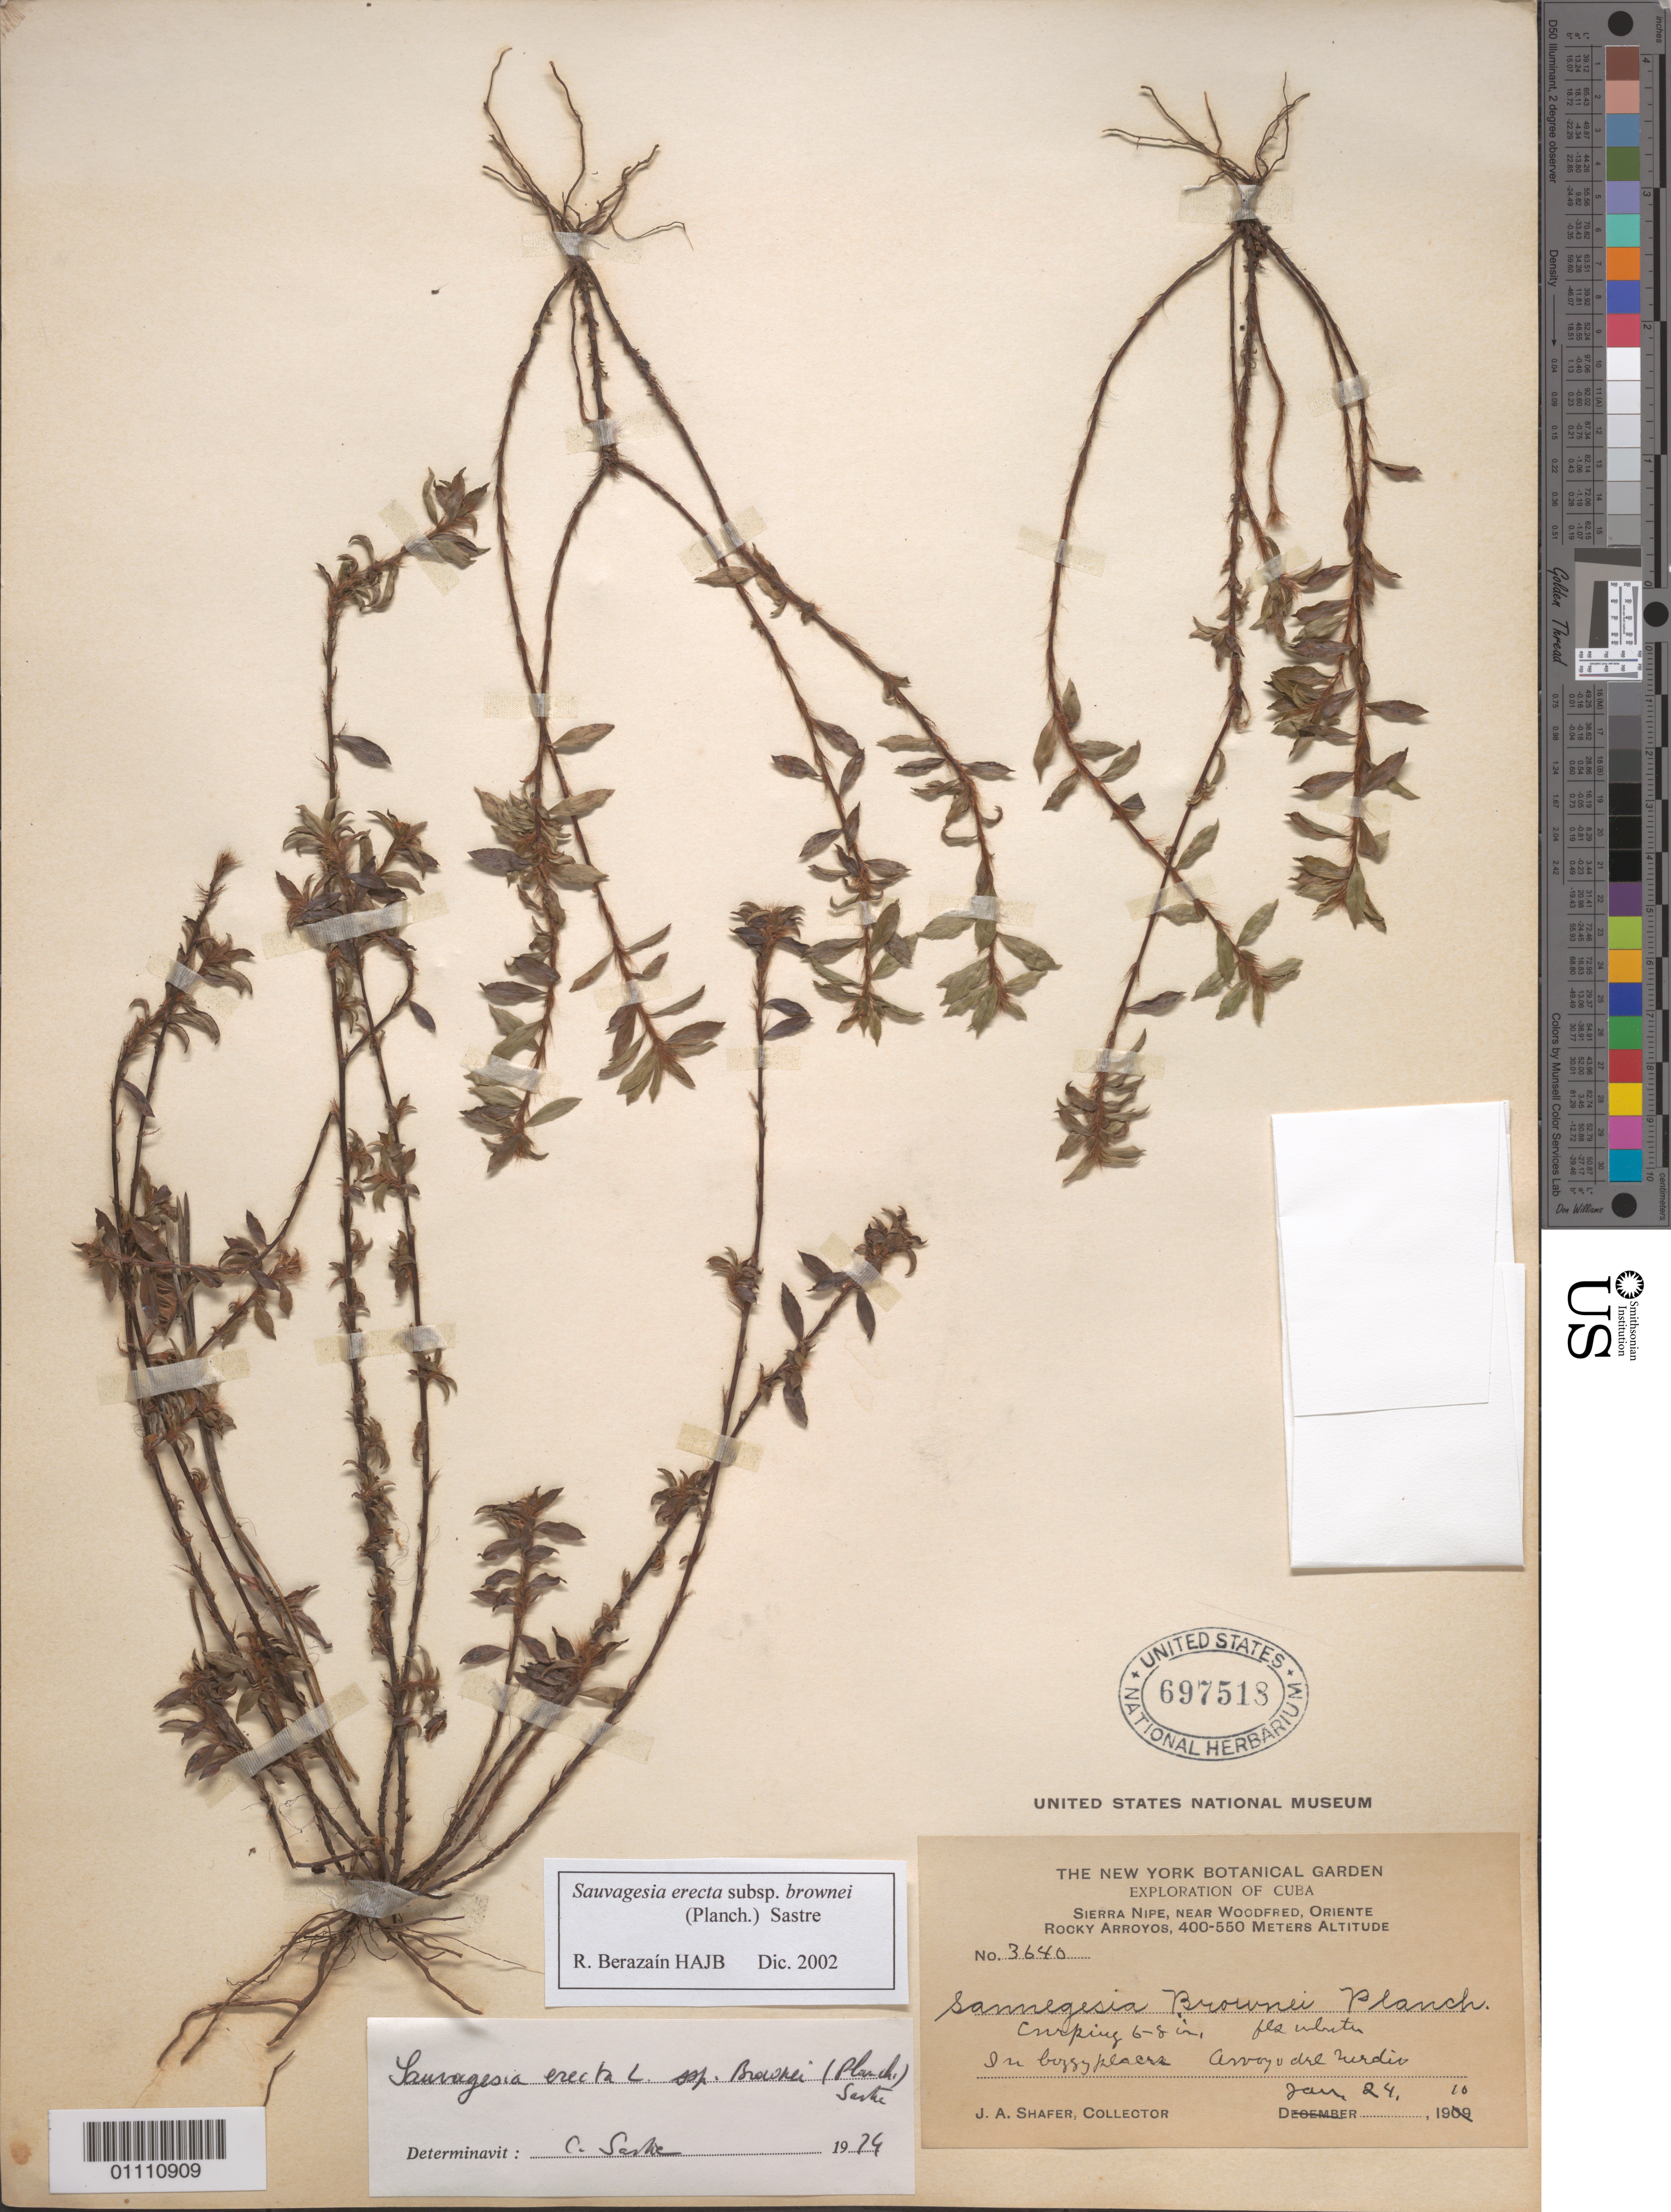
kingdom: Plantae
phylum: Tracheophyta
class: Magnoliopsida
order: Malpighiales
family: Ochnaceae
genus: Sauvagesia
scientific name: Sauvagesia erecta subsp. brownei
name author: (Planch.) Sastre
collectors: J. A. Shafer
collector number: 3640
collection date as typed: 24 Jan 1910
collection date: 1910-01-24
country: Cuba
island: Cuba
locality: Oriente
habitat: in boggy places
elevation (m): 400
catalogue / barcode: US 697518